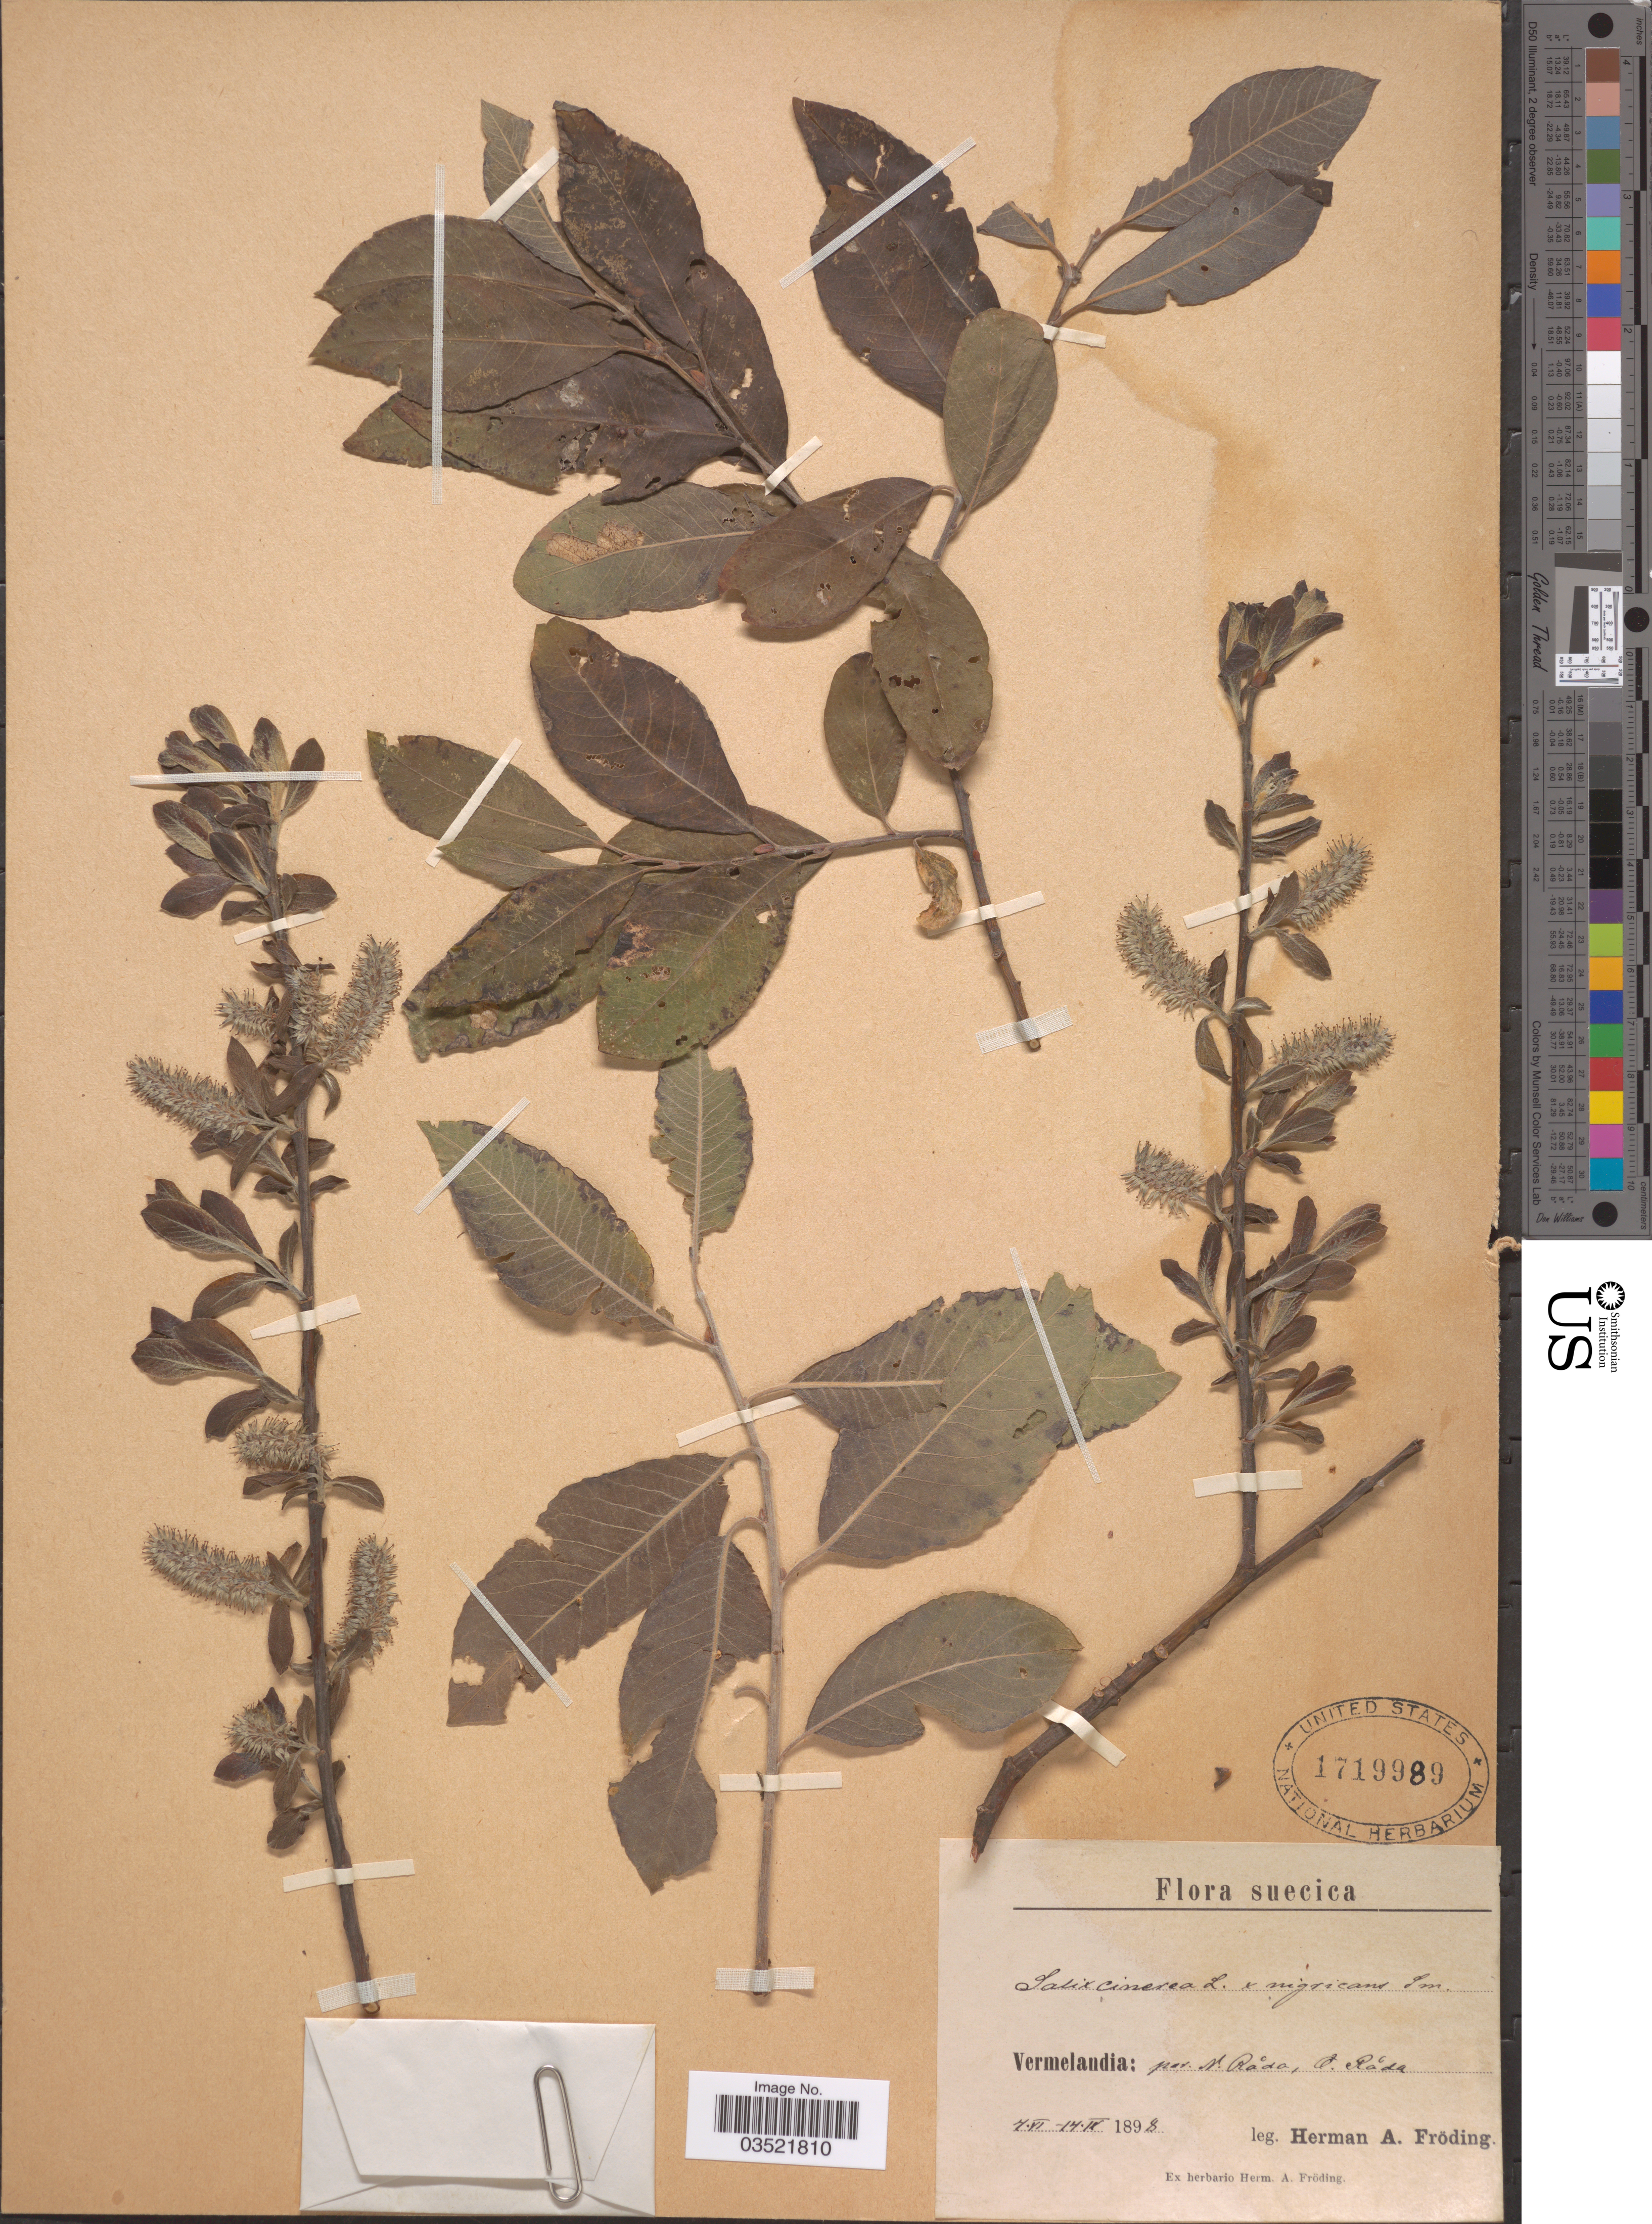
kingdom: Plantae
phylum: Tracheophyta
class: Magnoliopsida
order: Malpighiales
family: Salicaceae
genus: Salix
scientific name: Salix cinerea x S. nigricans Sm.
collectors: H. Froding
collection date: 1898-06-07/1898-09-14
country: Sweden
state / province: Varmland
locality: Suecica. Vermelandia: par. N. Råda, O. Råda.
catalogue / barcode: US 1719989